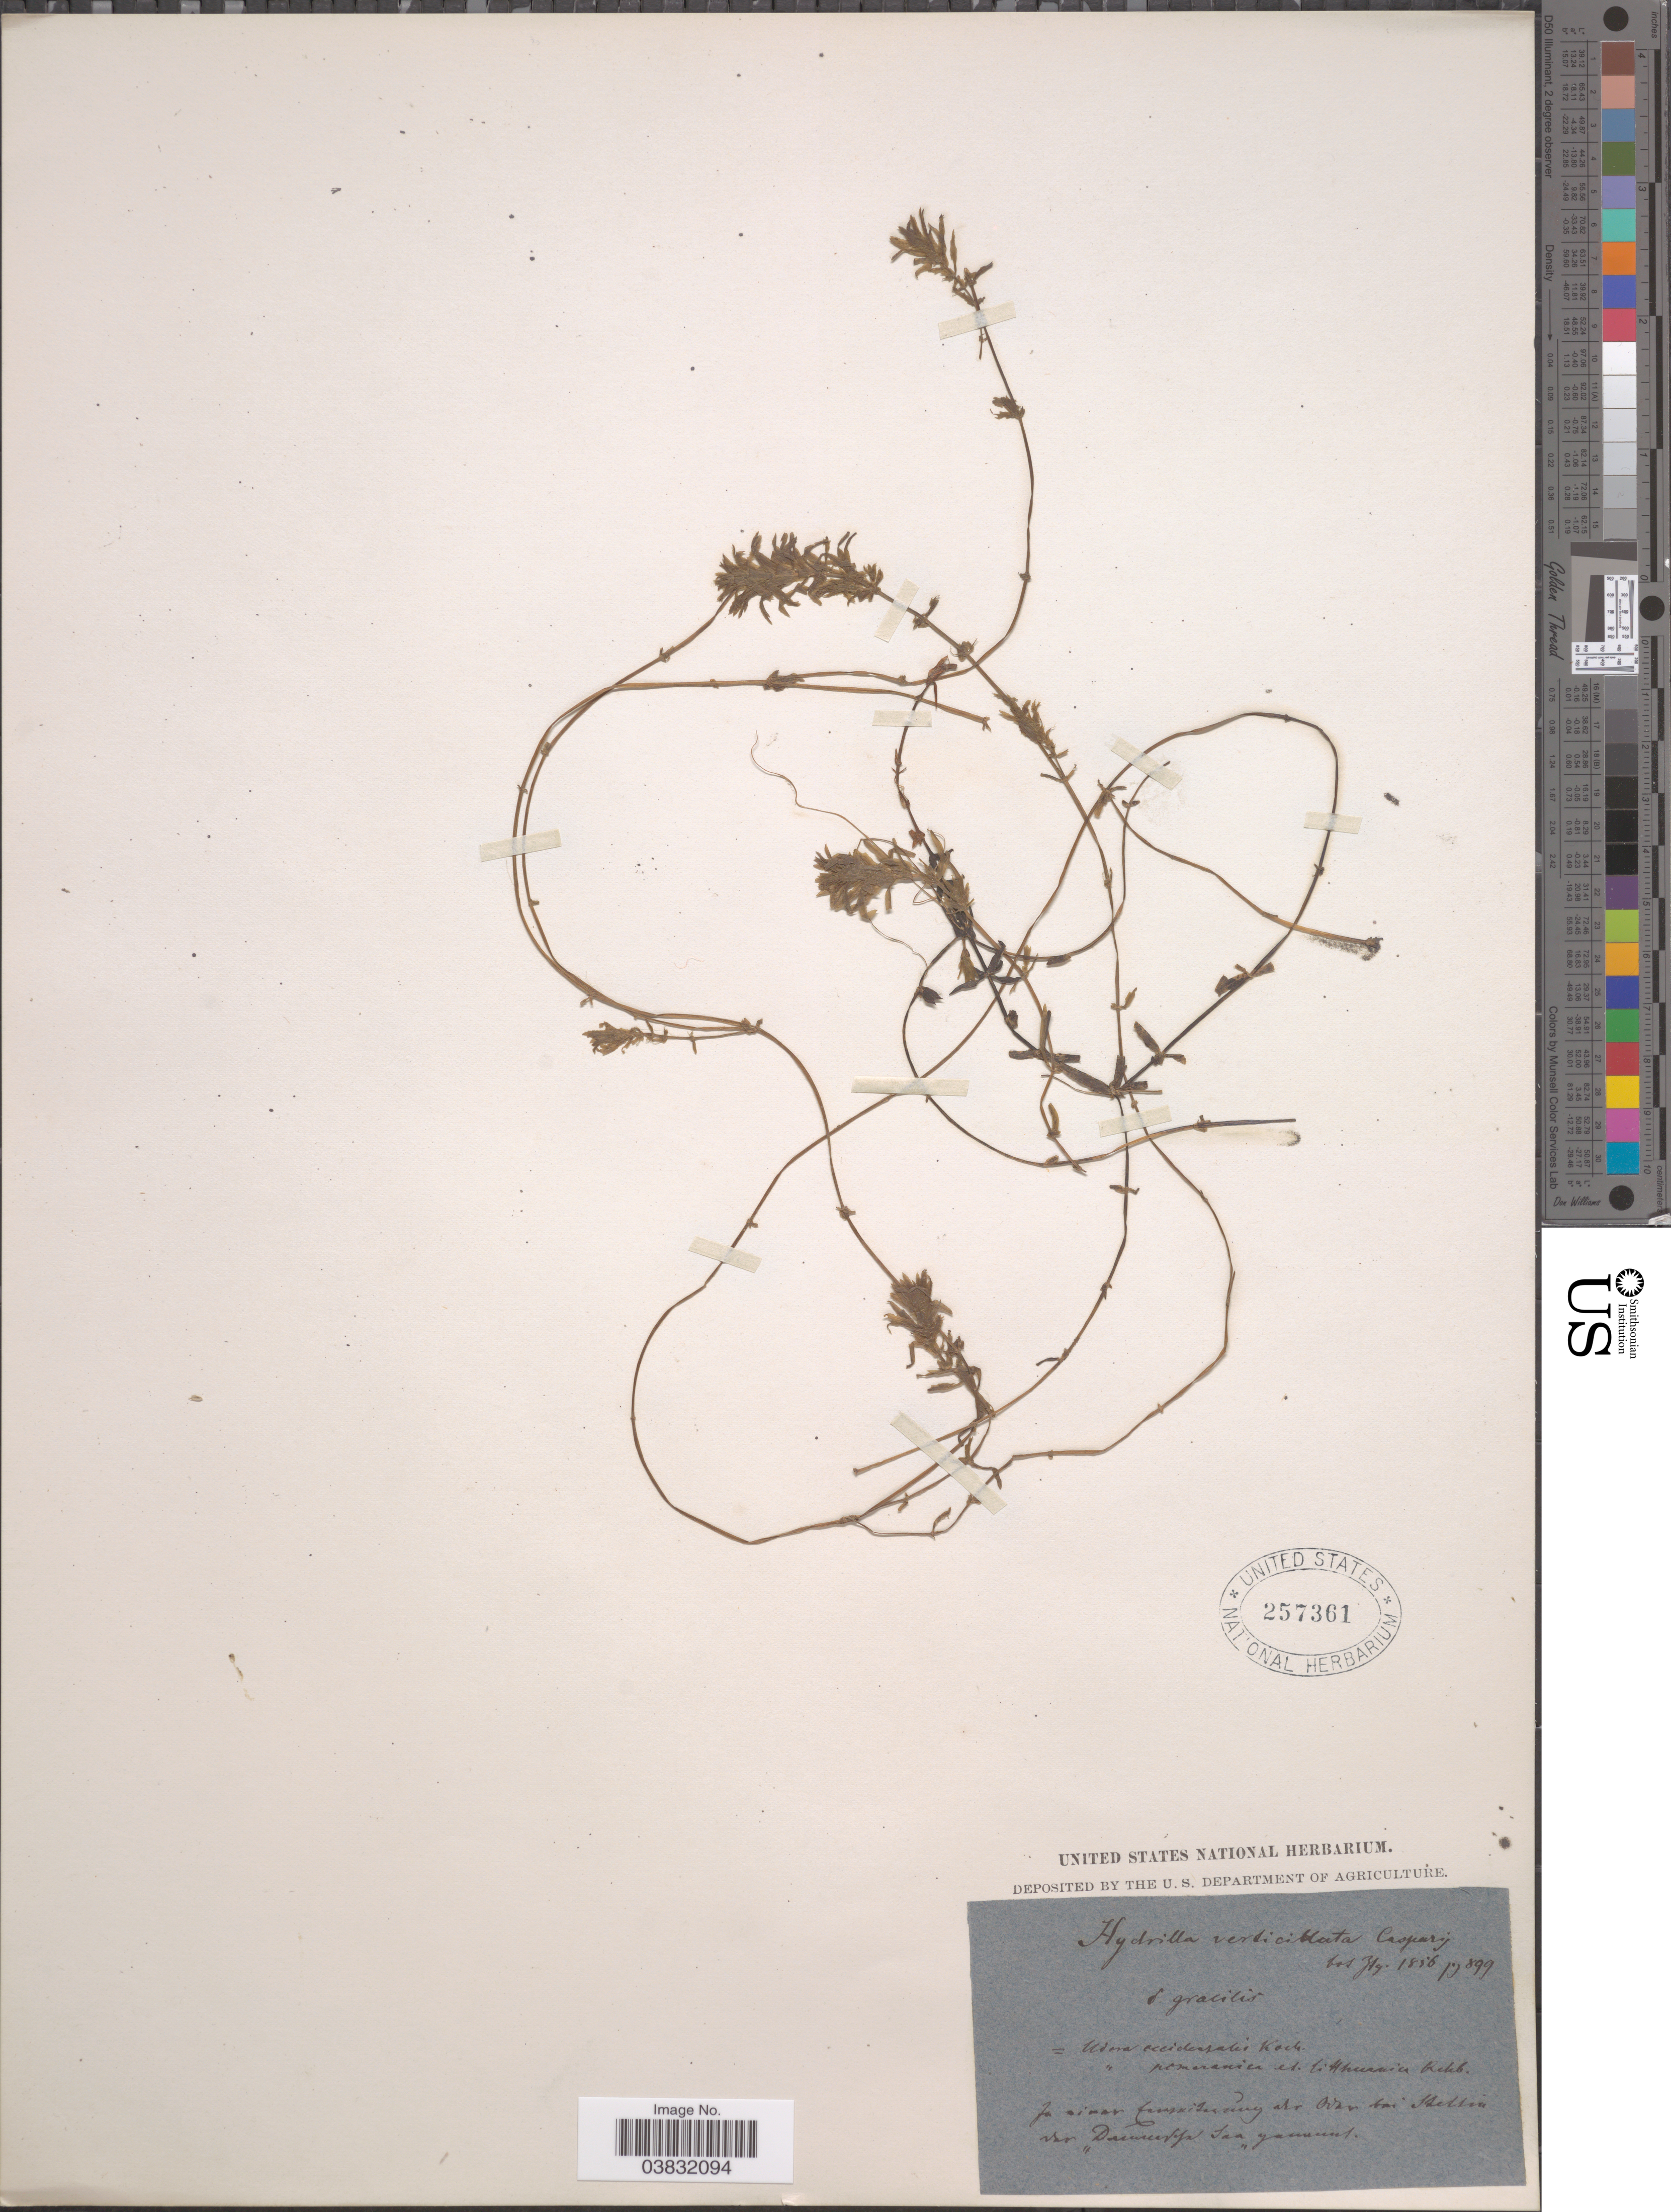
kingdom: Plantae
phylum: Tracheophyta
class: Liliopsida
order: Alismatales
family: Hydrocharitaceae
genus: Hydrilla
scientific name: Hydrilla verticillata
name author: (L. f.) Royle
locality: [illegible text].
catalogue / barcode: US 257361